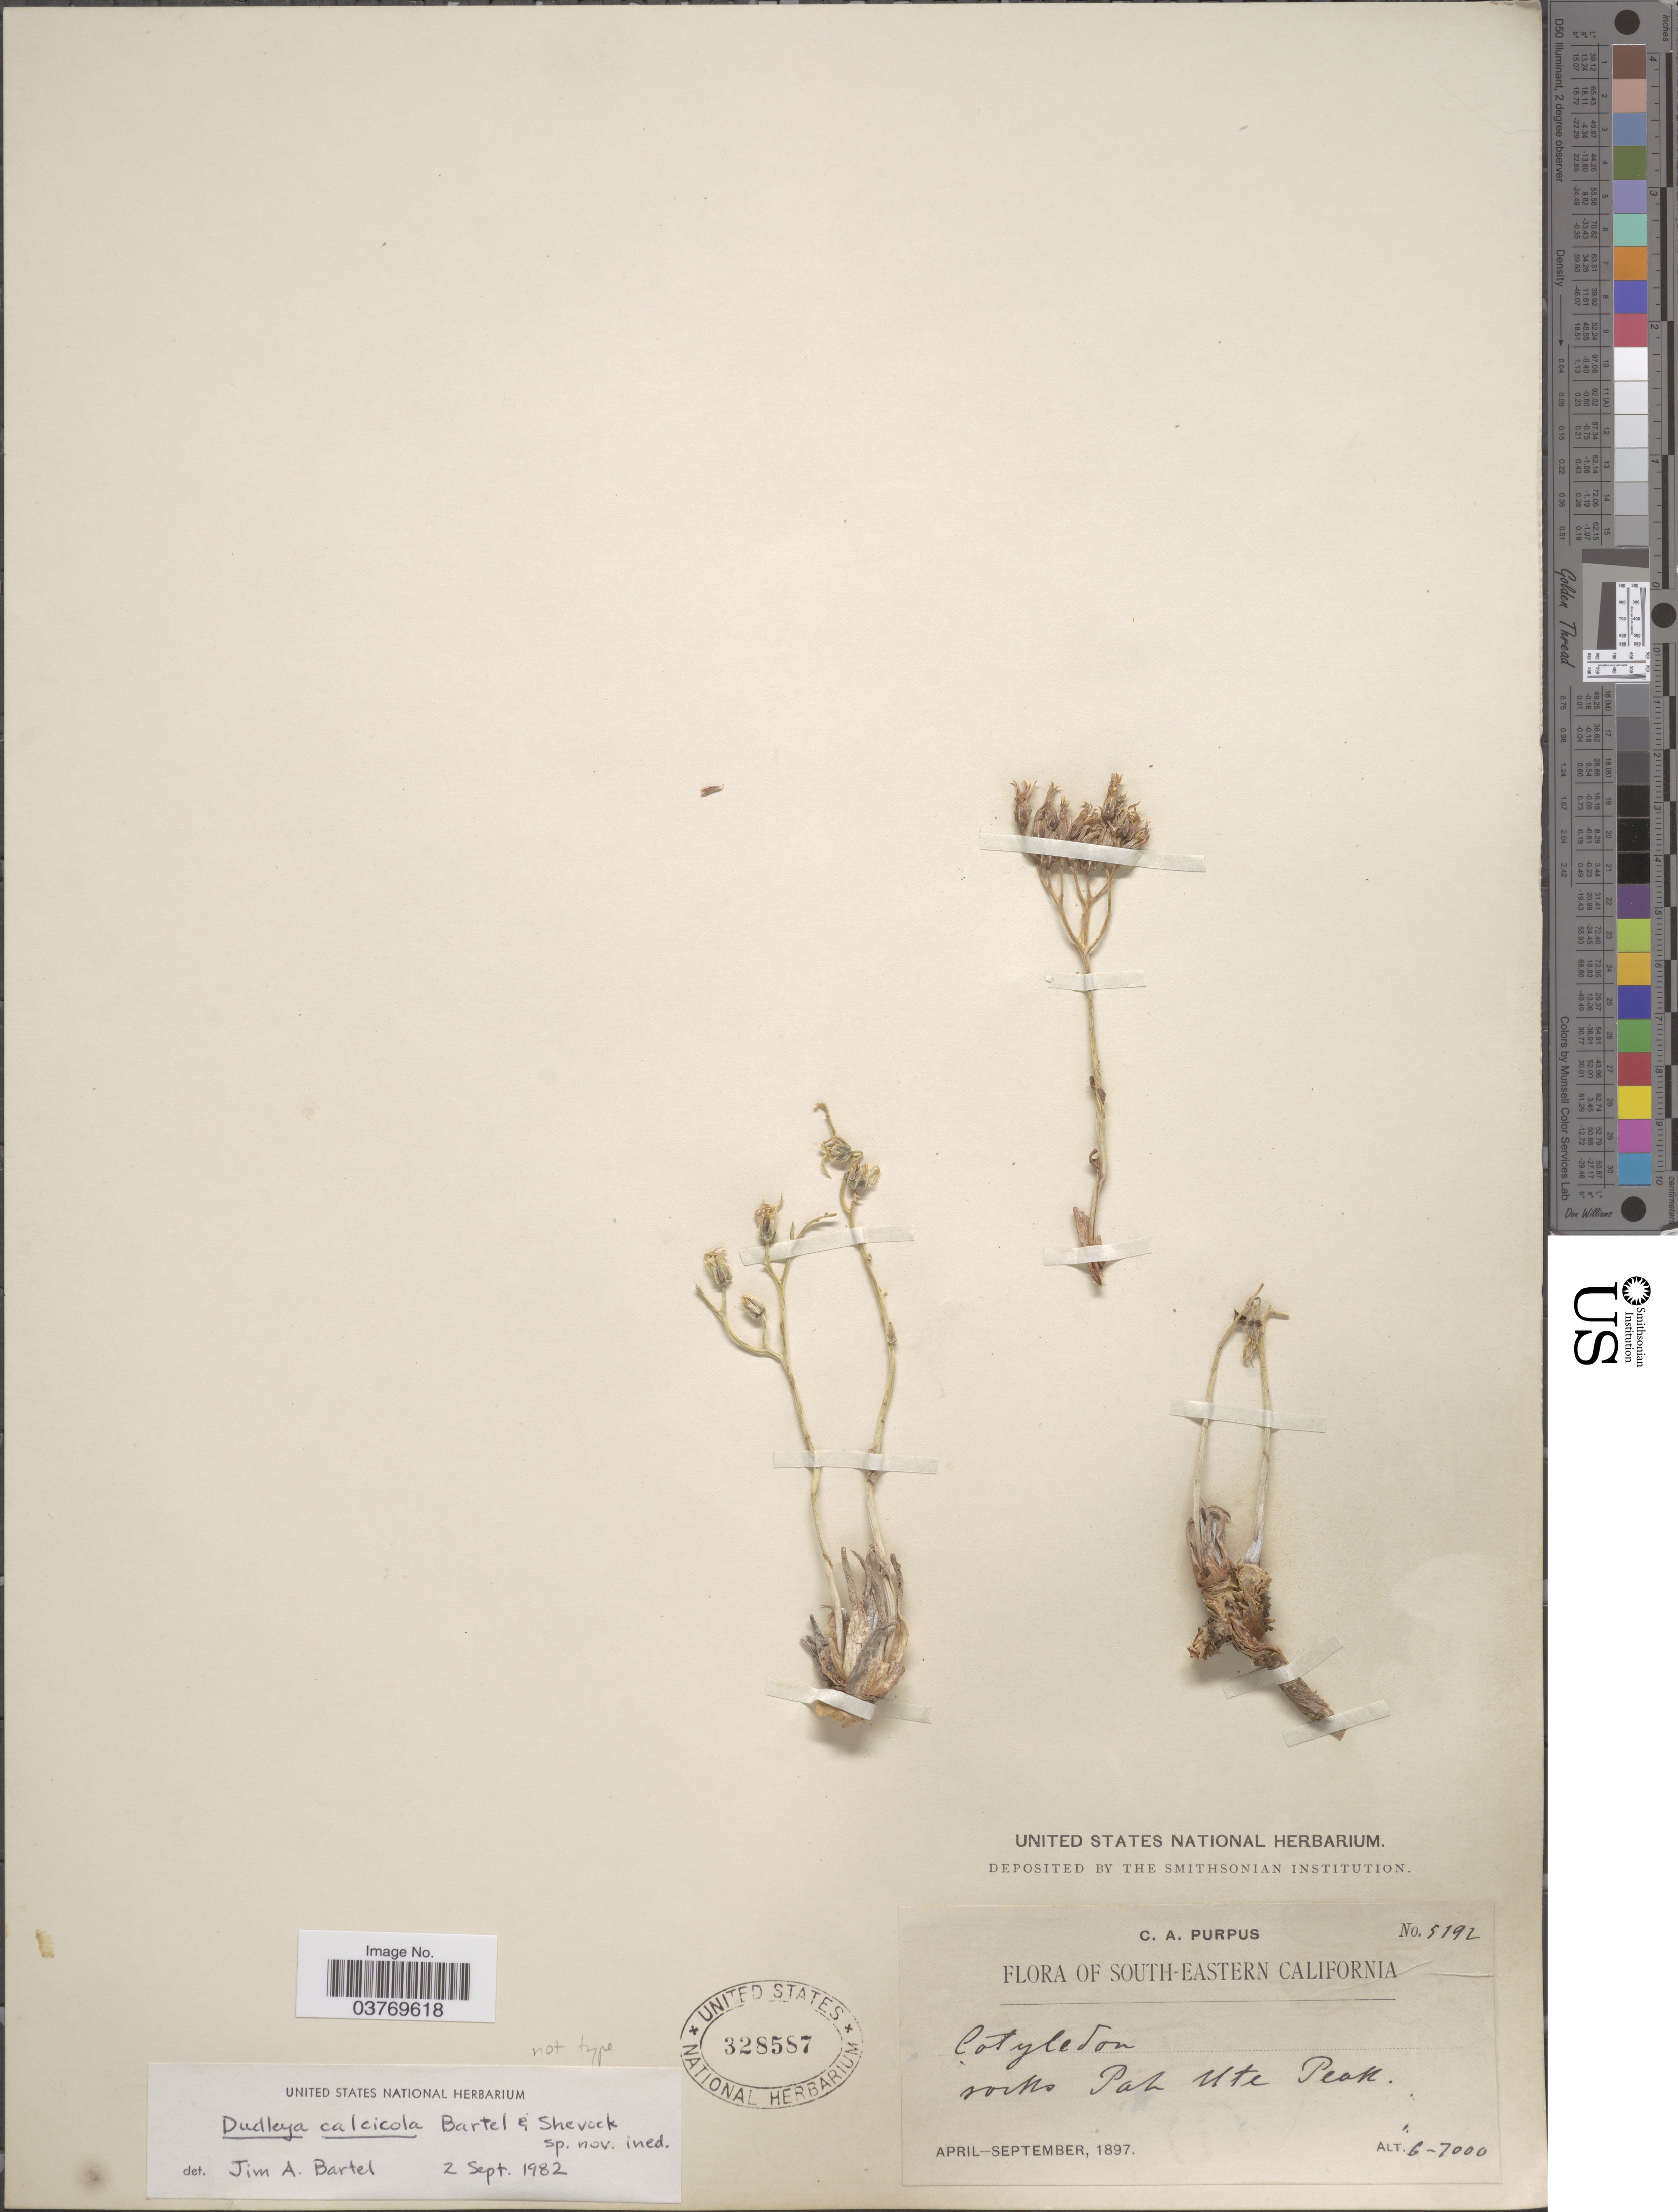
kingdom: Plantae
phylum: Tracheophyta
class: Magnoliopsida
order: Saxifragales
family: Crassulaceae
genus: Dudleya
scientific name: Dudleya calcicola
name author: Bartel & Shevock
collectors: C. A. Purpus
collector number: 5192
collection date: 1897-04/1897-09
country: United States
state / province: California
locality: South-eastern California. Rocks Pah Ute Peak.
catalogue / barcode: US 328587